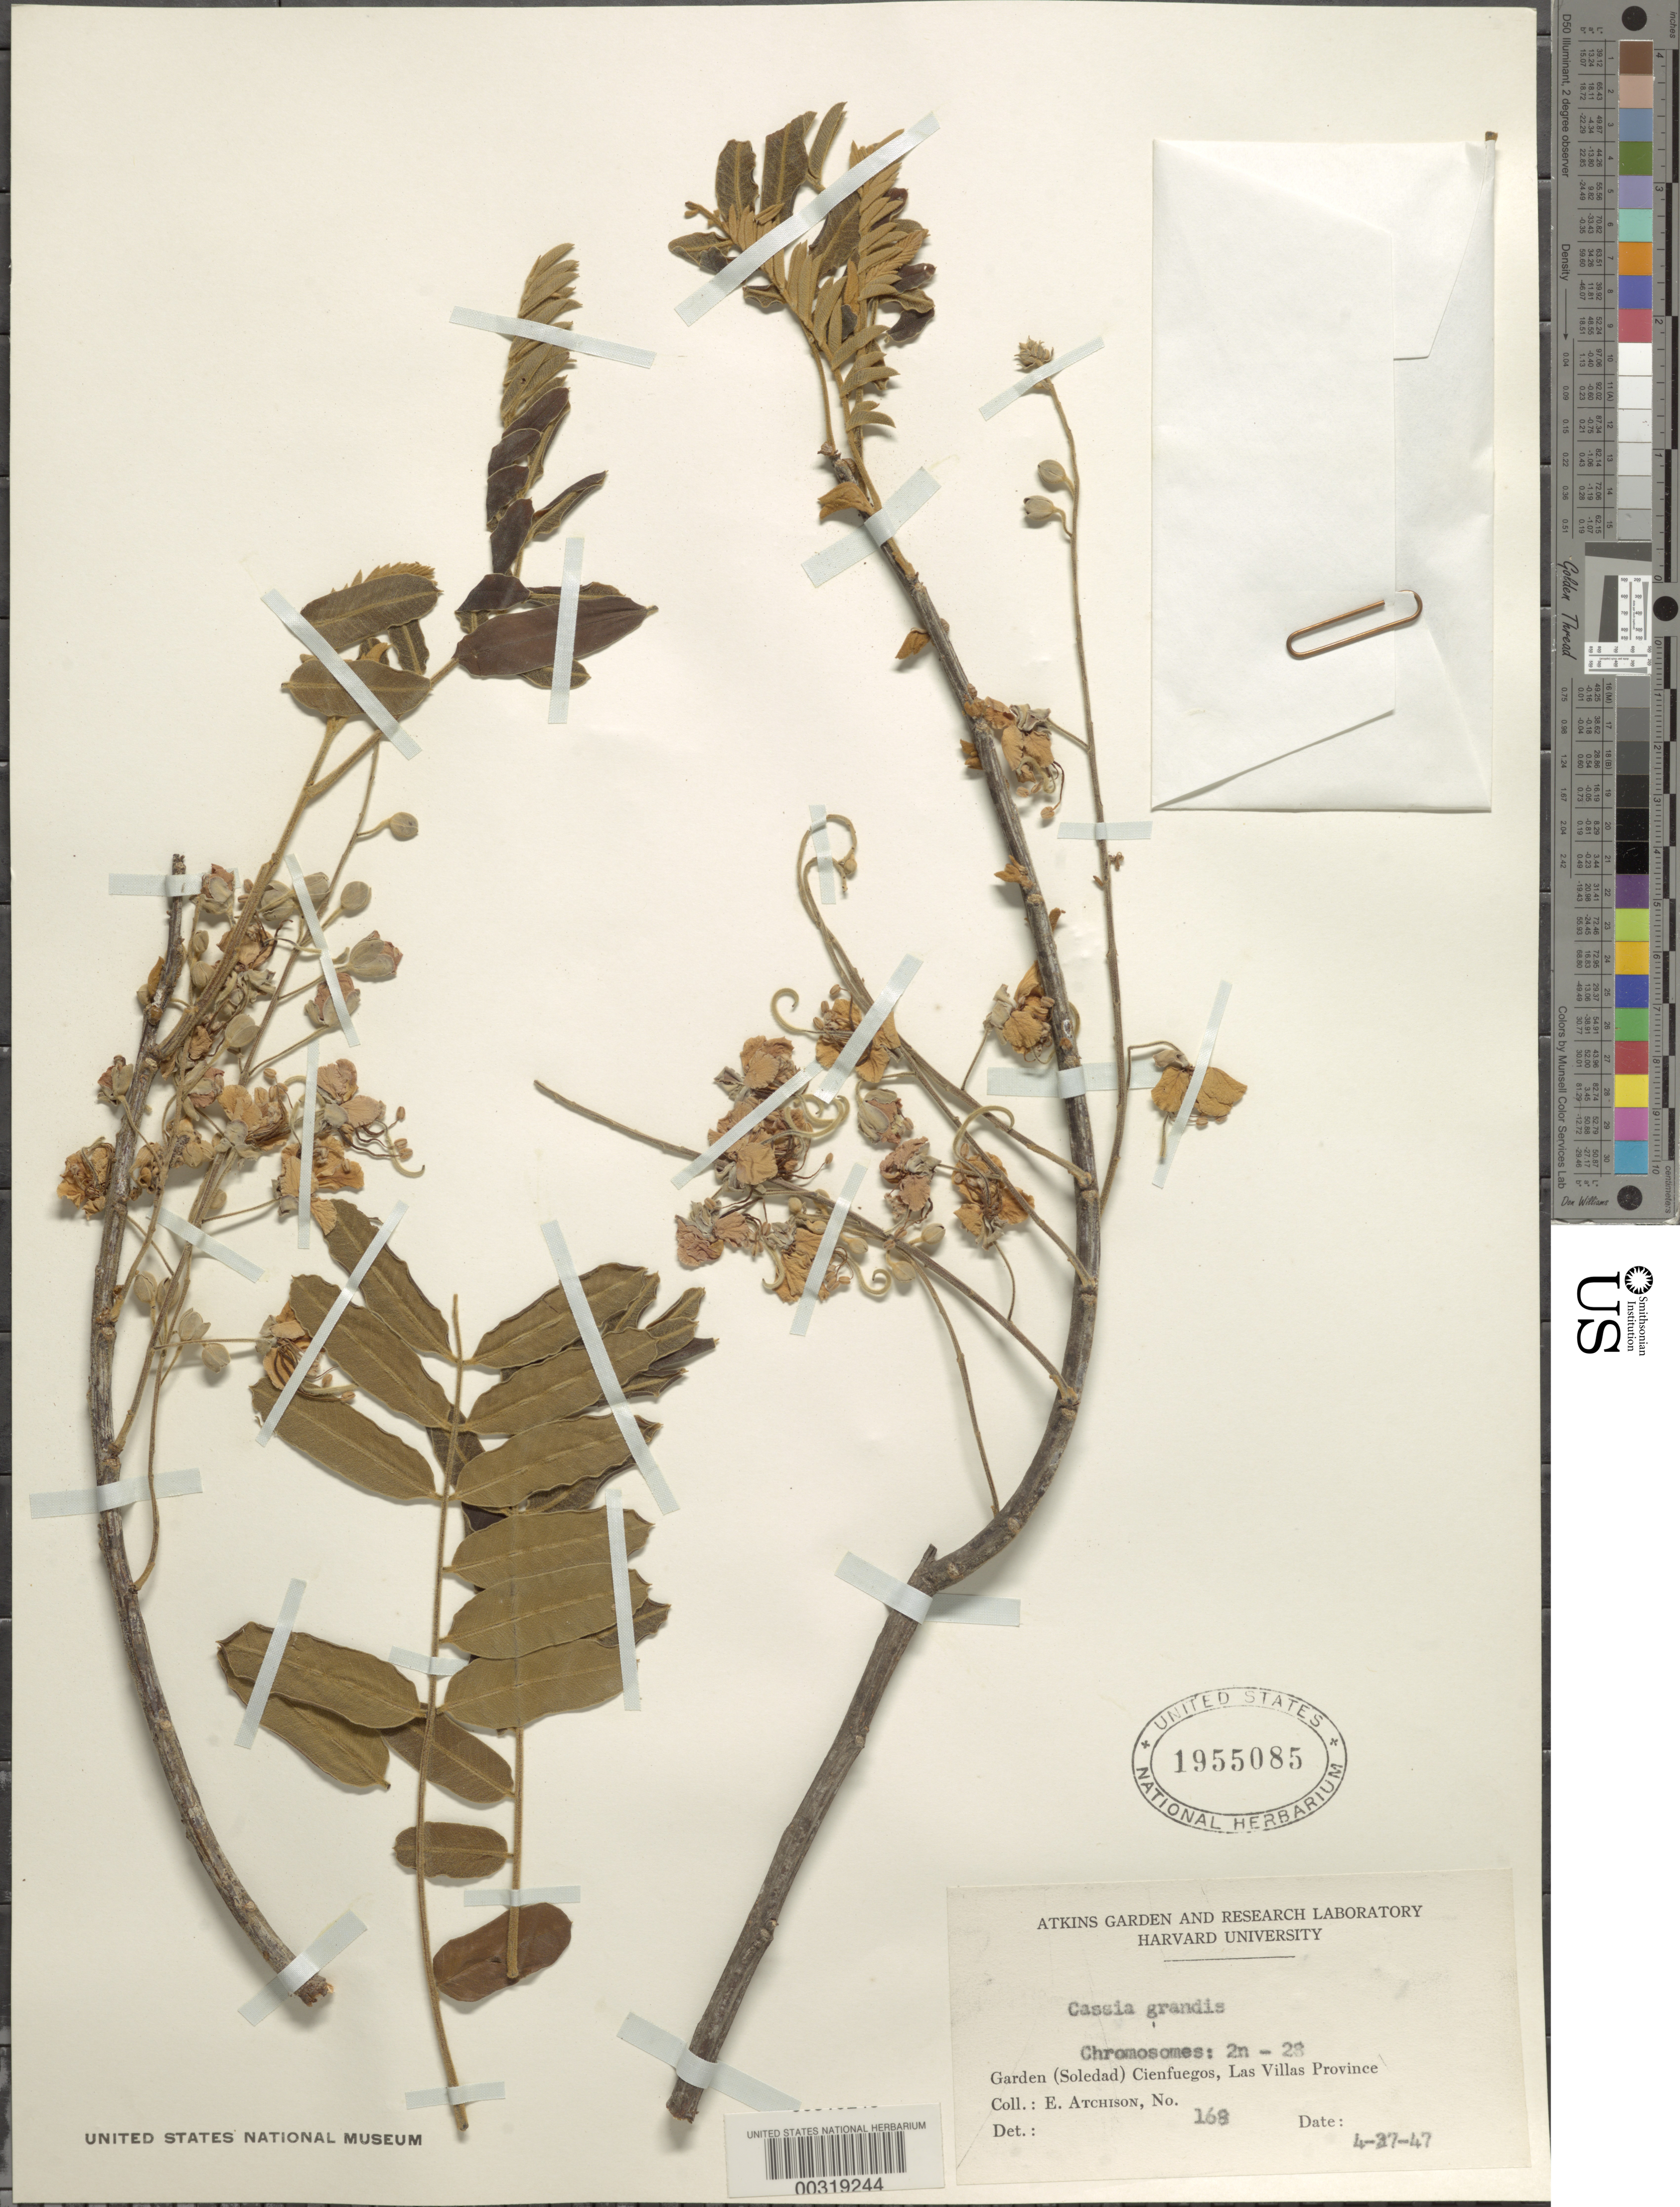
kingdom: Plantae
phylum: Tracheophyta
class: Magnoliopsida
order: Fabales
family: Fabaceae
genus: Cassia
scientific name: Cassia grandis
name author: L. f.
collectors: E. Atchison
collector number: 168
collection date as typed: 27 Apr 1947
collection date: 1947-04-27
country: Cuba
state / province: Las Villas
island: Greater Antilles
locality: Garden, soledad, cienfuegos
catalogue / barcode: US 1955085